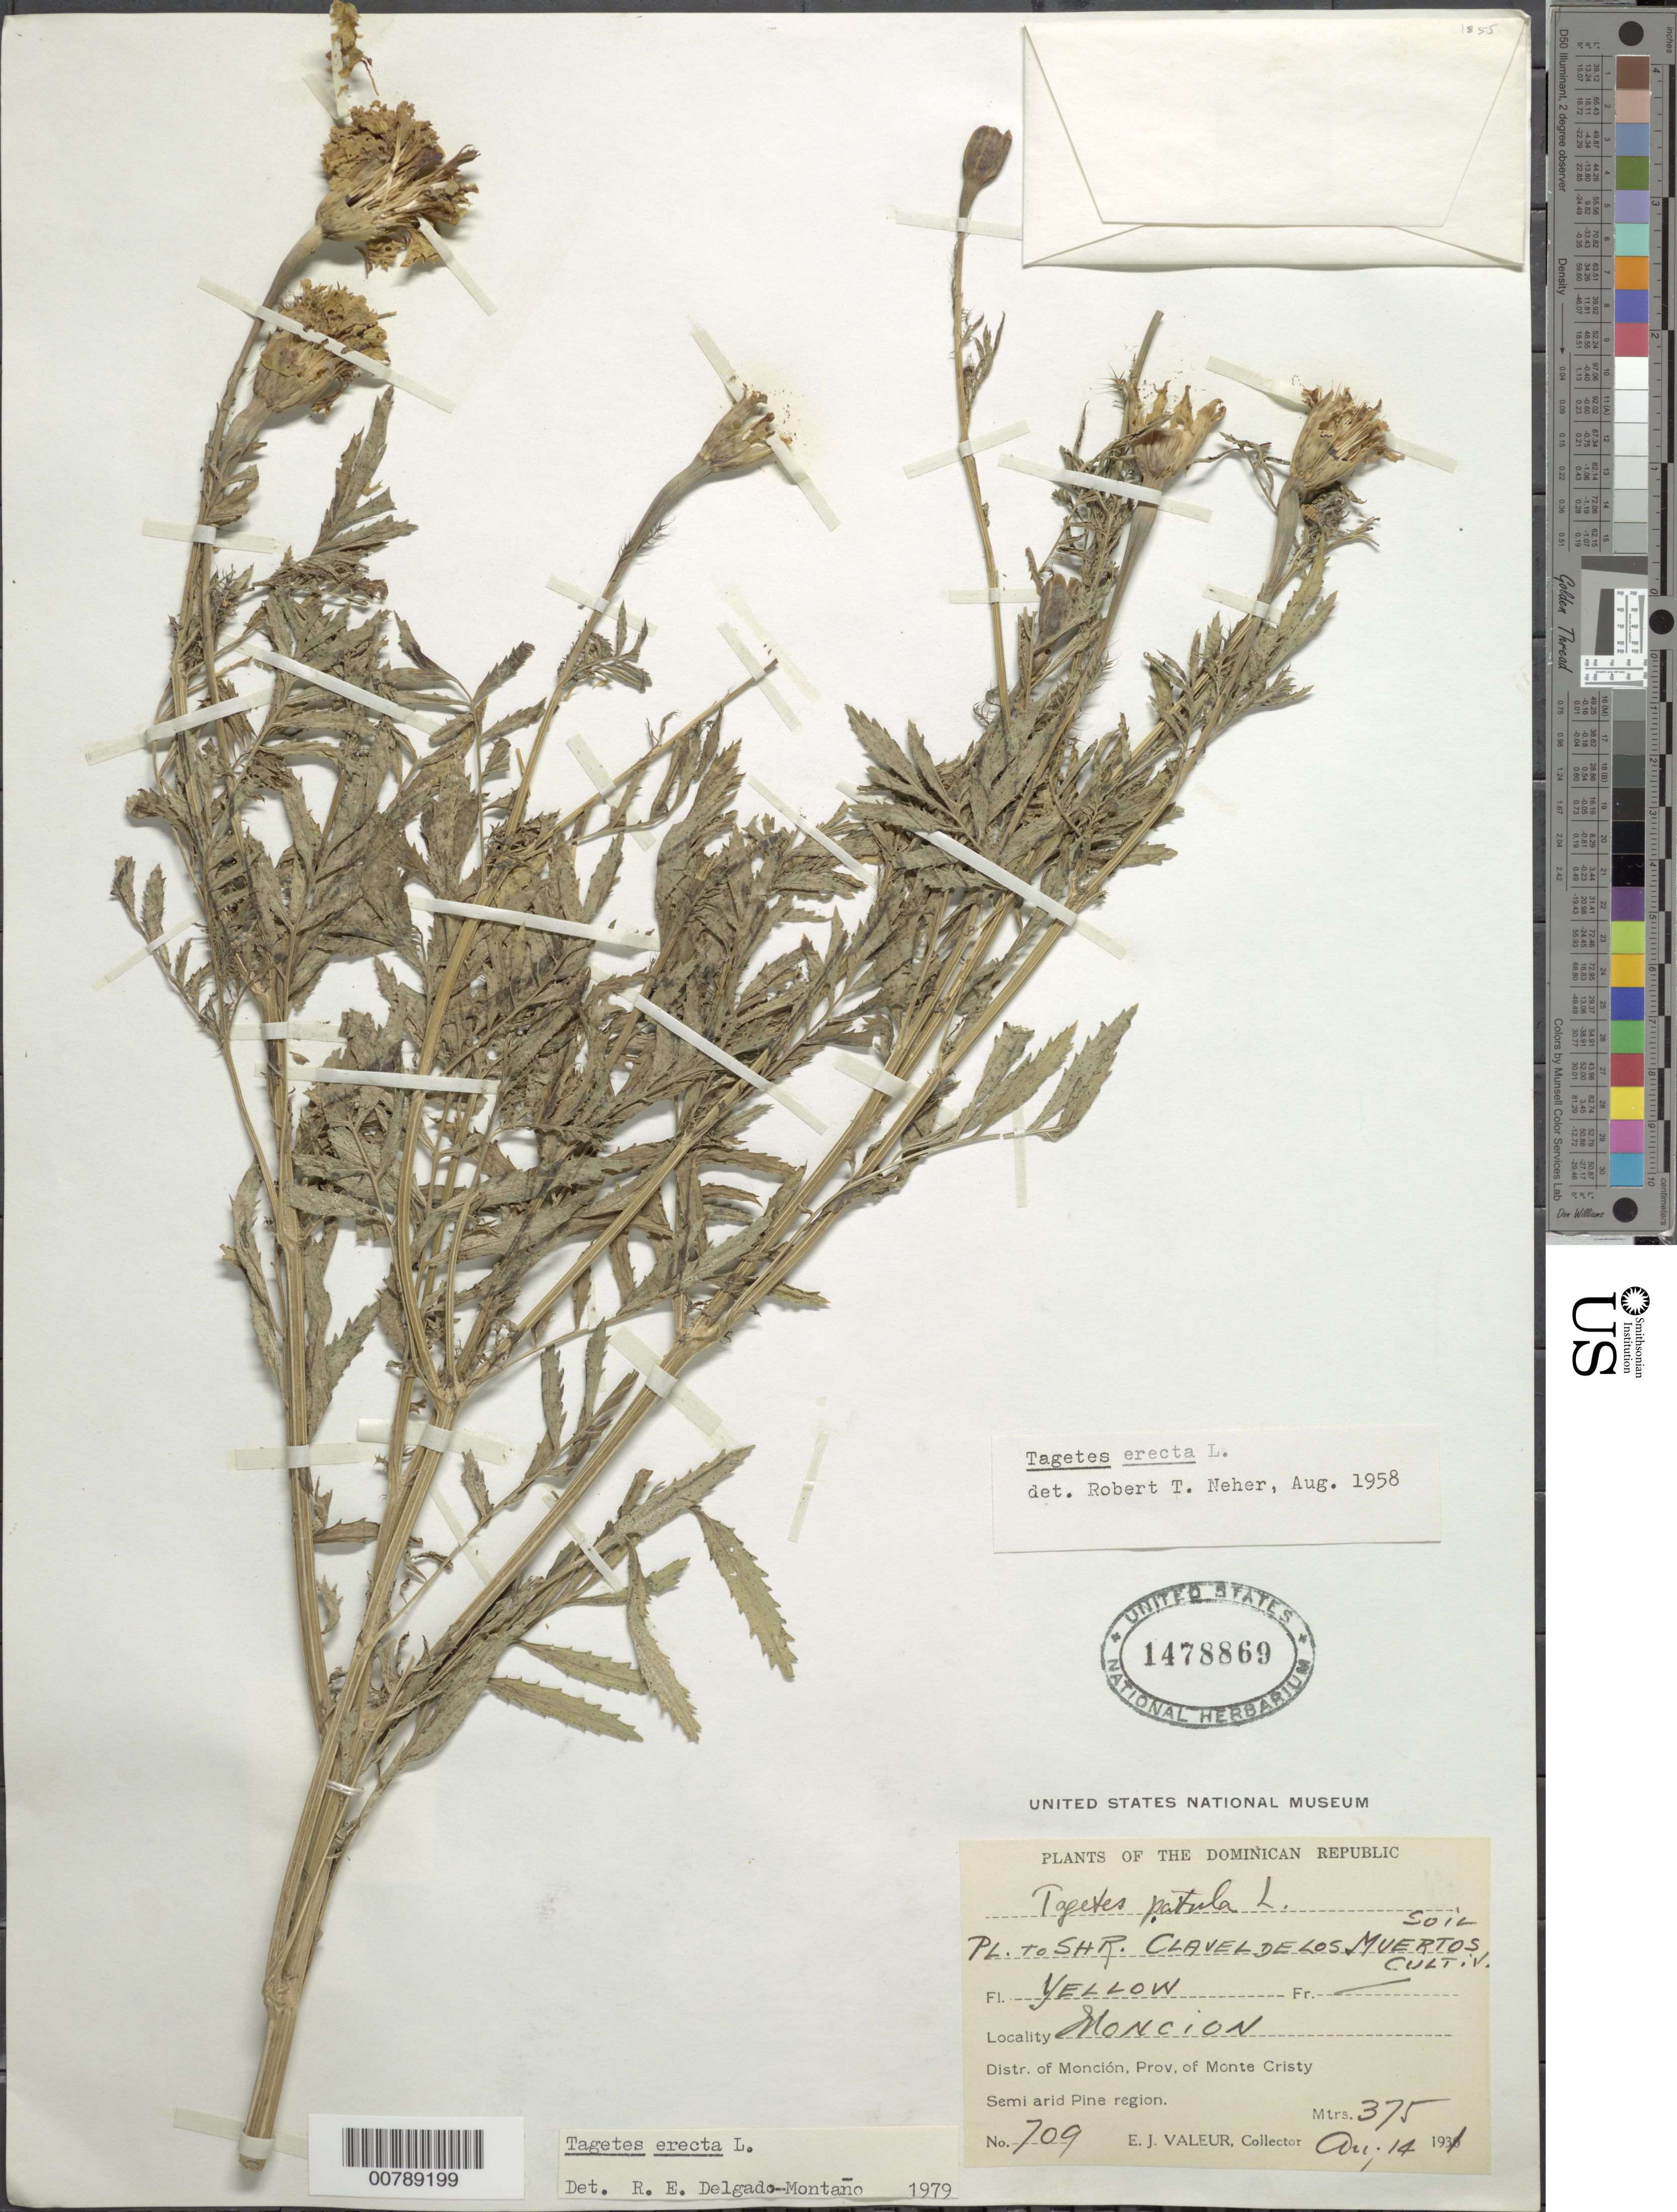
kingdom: Plantae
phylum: Tracheophyta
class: Magnoliopsida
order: Asterales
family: Asteraceae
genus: Tagetes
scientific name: Tagetes erecta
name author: L.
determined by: Delgado-Montano, R. E.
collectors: E. Valeur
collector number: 709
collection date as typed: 14 Mar 1931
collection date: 1931-03-14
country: Dominican Republic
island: Hispaniola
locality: Monción. Distr. Monción, Prov. Monte Cristy.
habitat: Semi arid pine region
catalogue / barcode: US 1478869